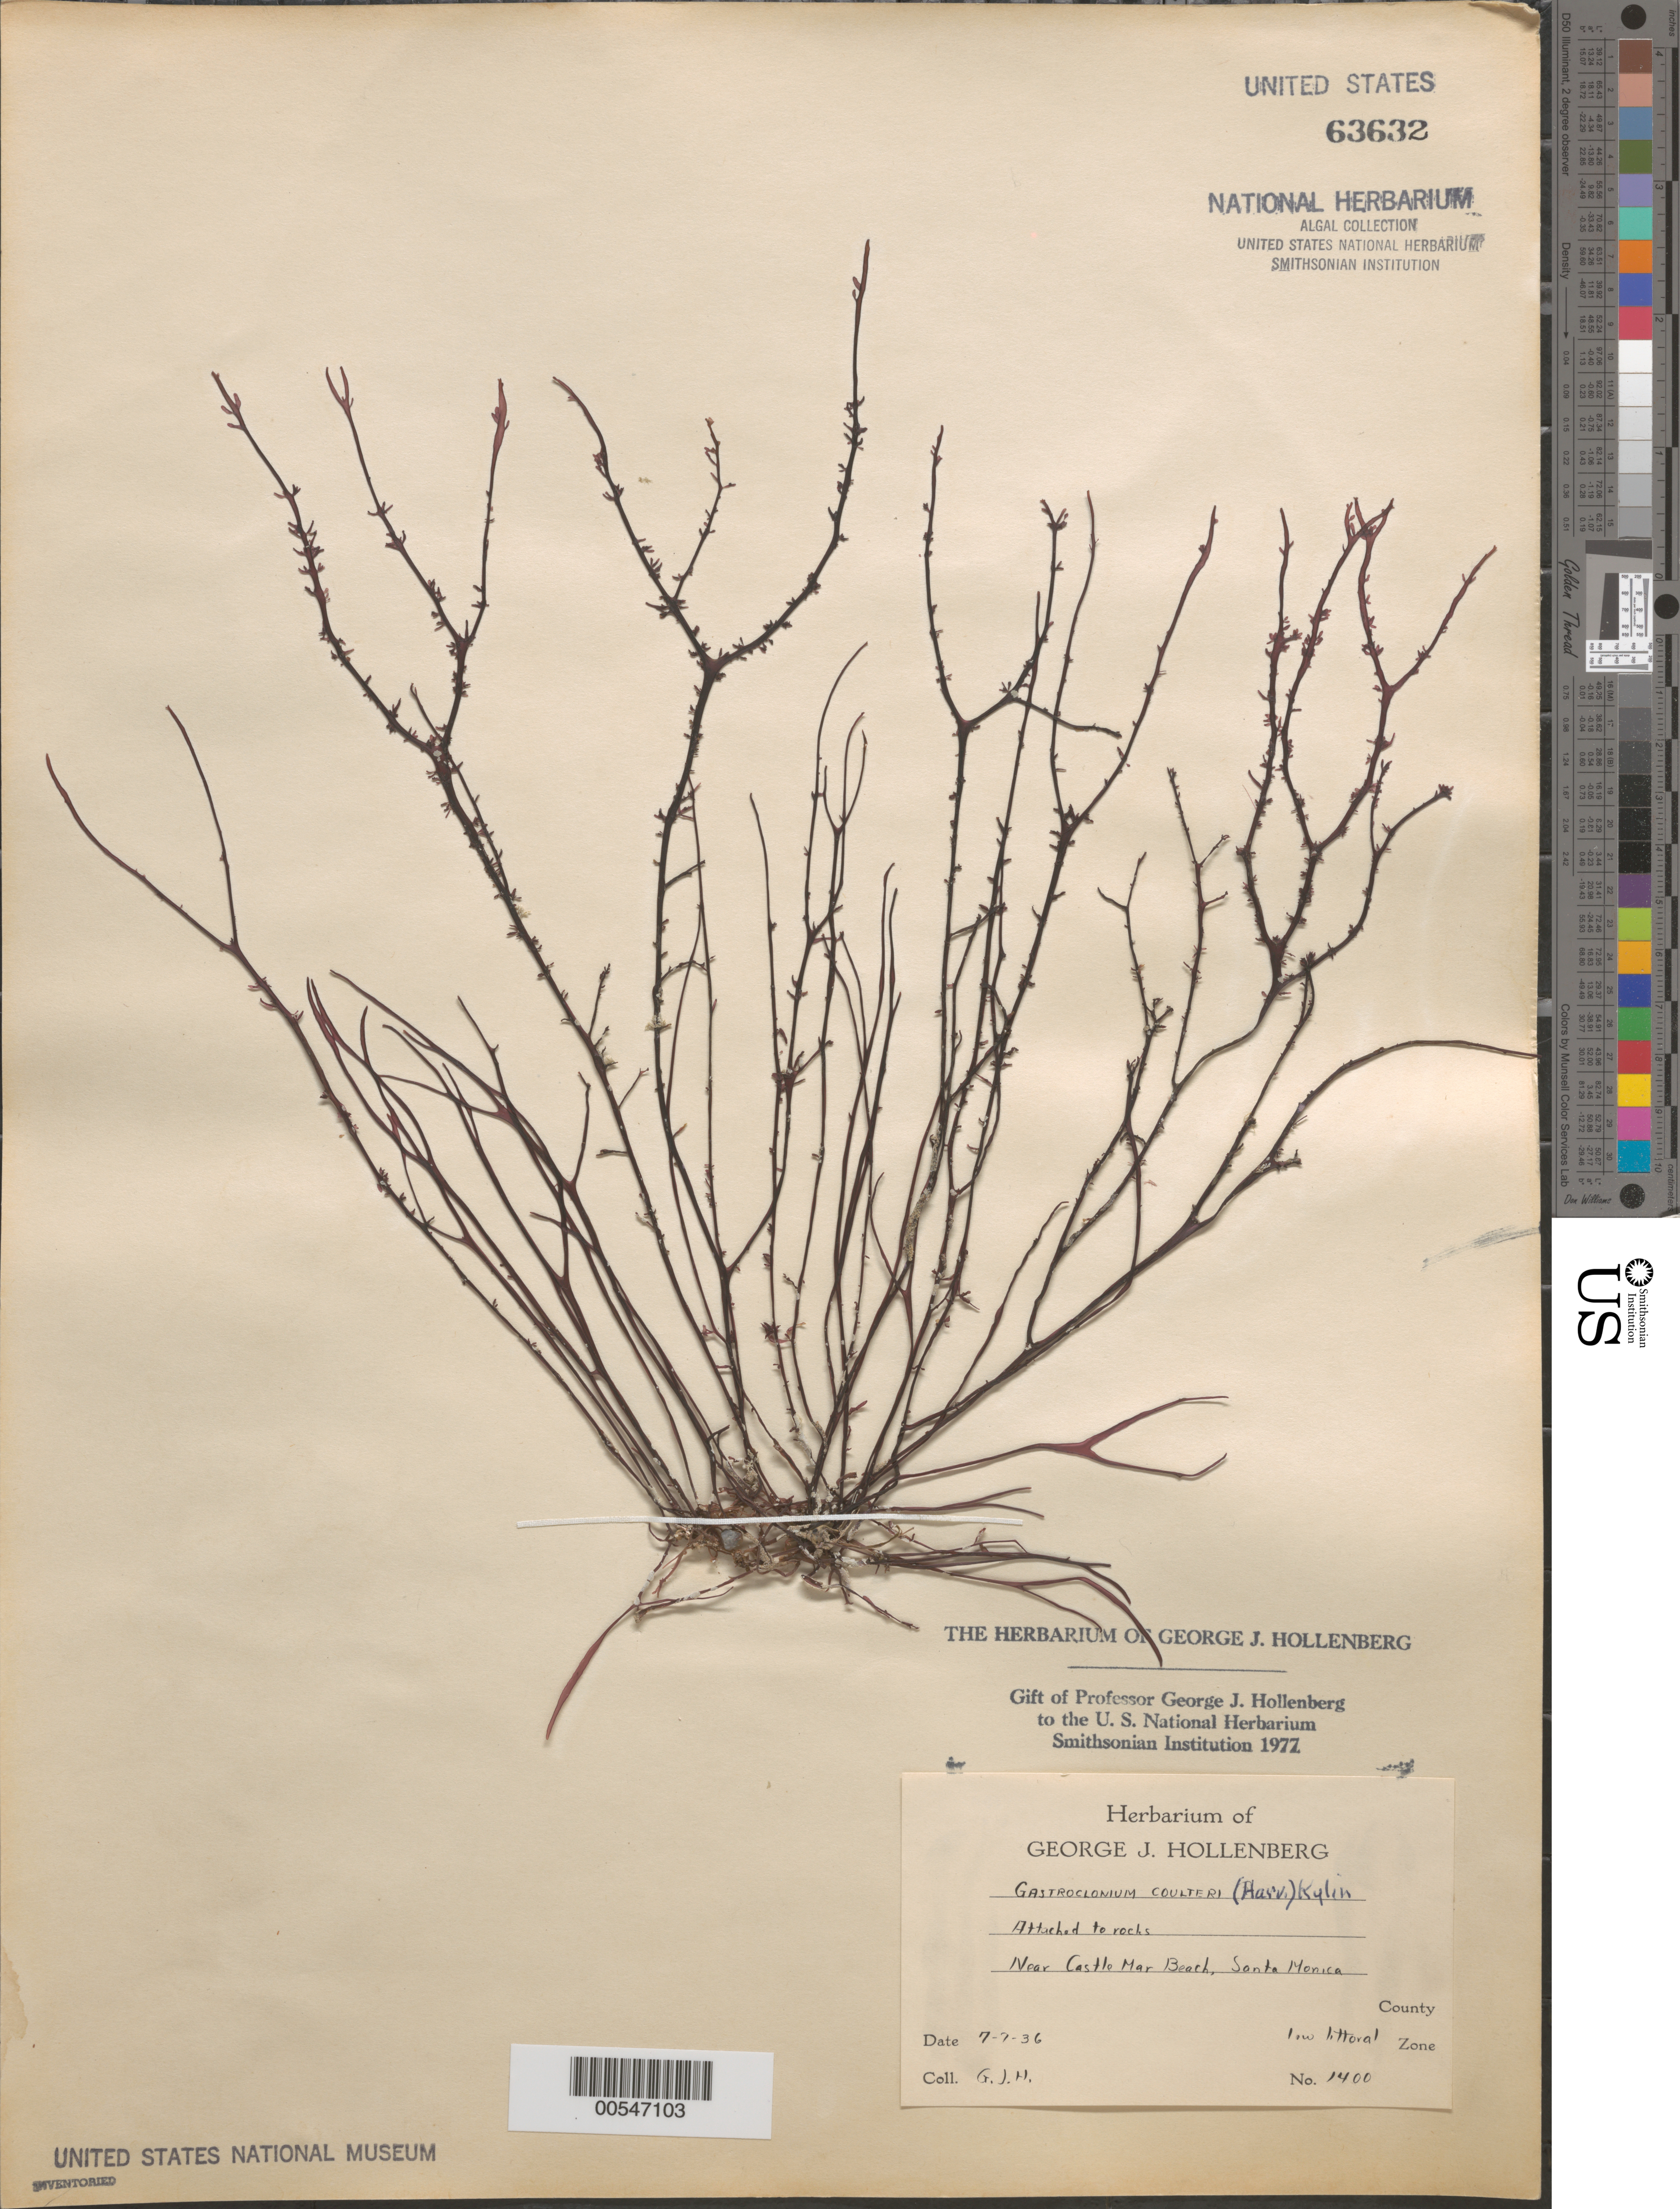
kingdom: Plantae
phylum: Rhodophyta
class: Florideophyceae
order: Rhodymeniales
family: Champiaceae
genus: Neogastroclonium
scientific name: Neogastroclonium subarticulatum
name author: (Turner) L. Le Gall et al.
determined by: Algae name updating Project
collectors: G. Hollenberg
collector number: GJH 1400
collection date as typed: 07 Jul 1936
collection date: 1936-07-07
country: United States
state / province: California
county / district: Los Angeles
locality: Santa Monica, near Castle Mar Beach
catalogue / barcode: US 63632